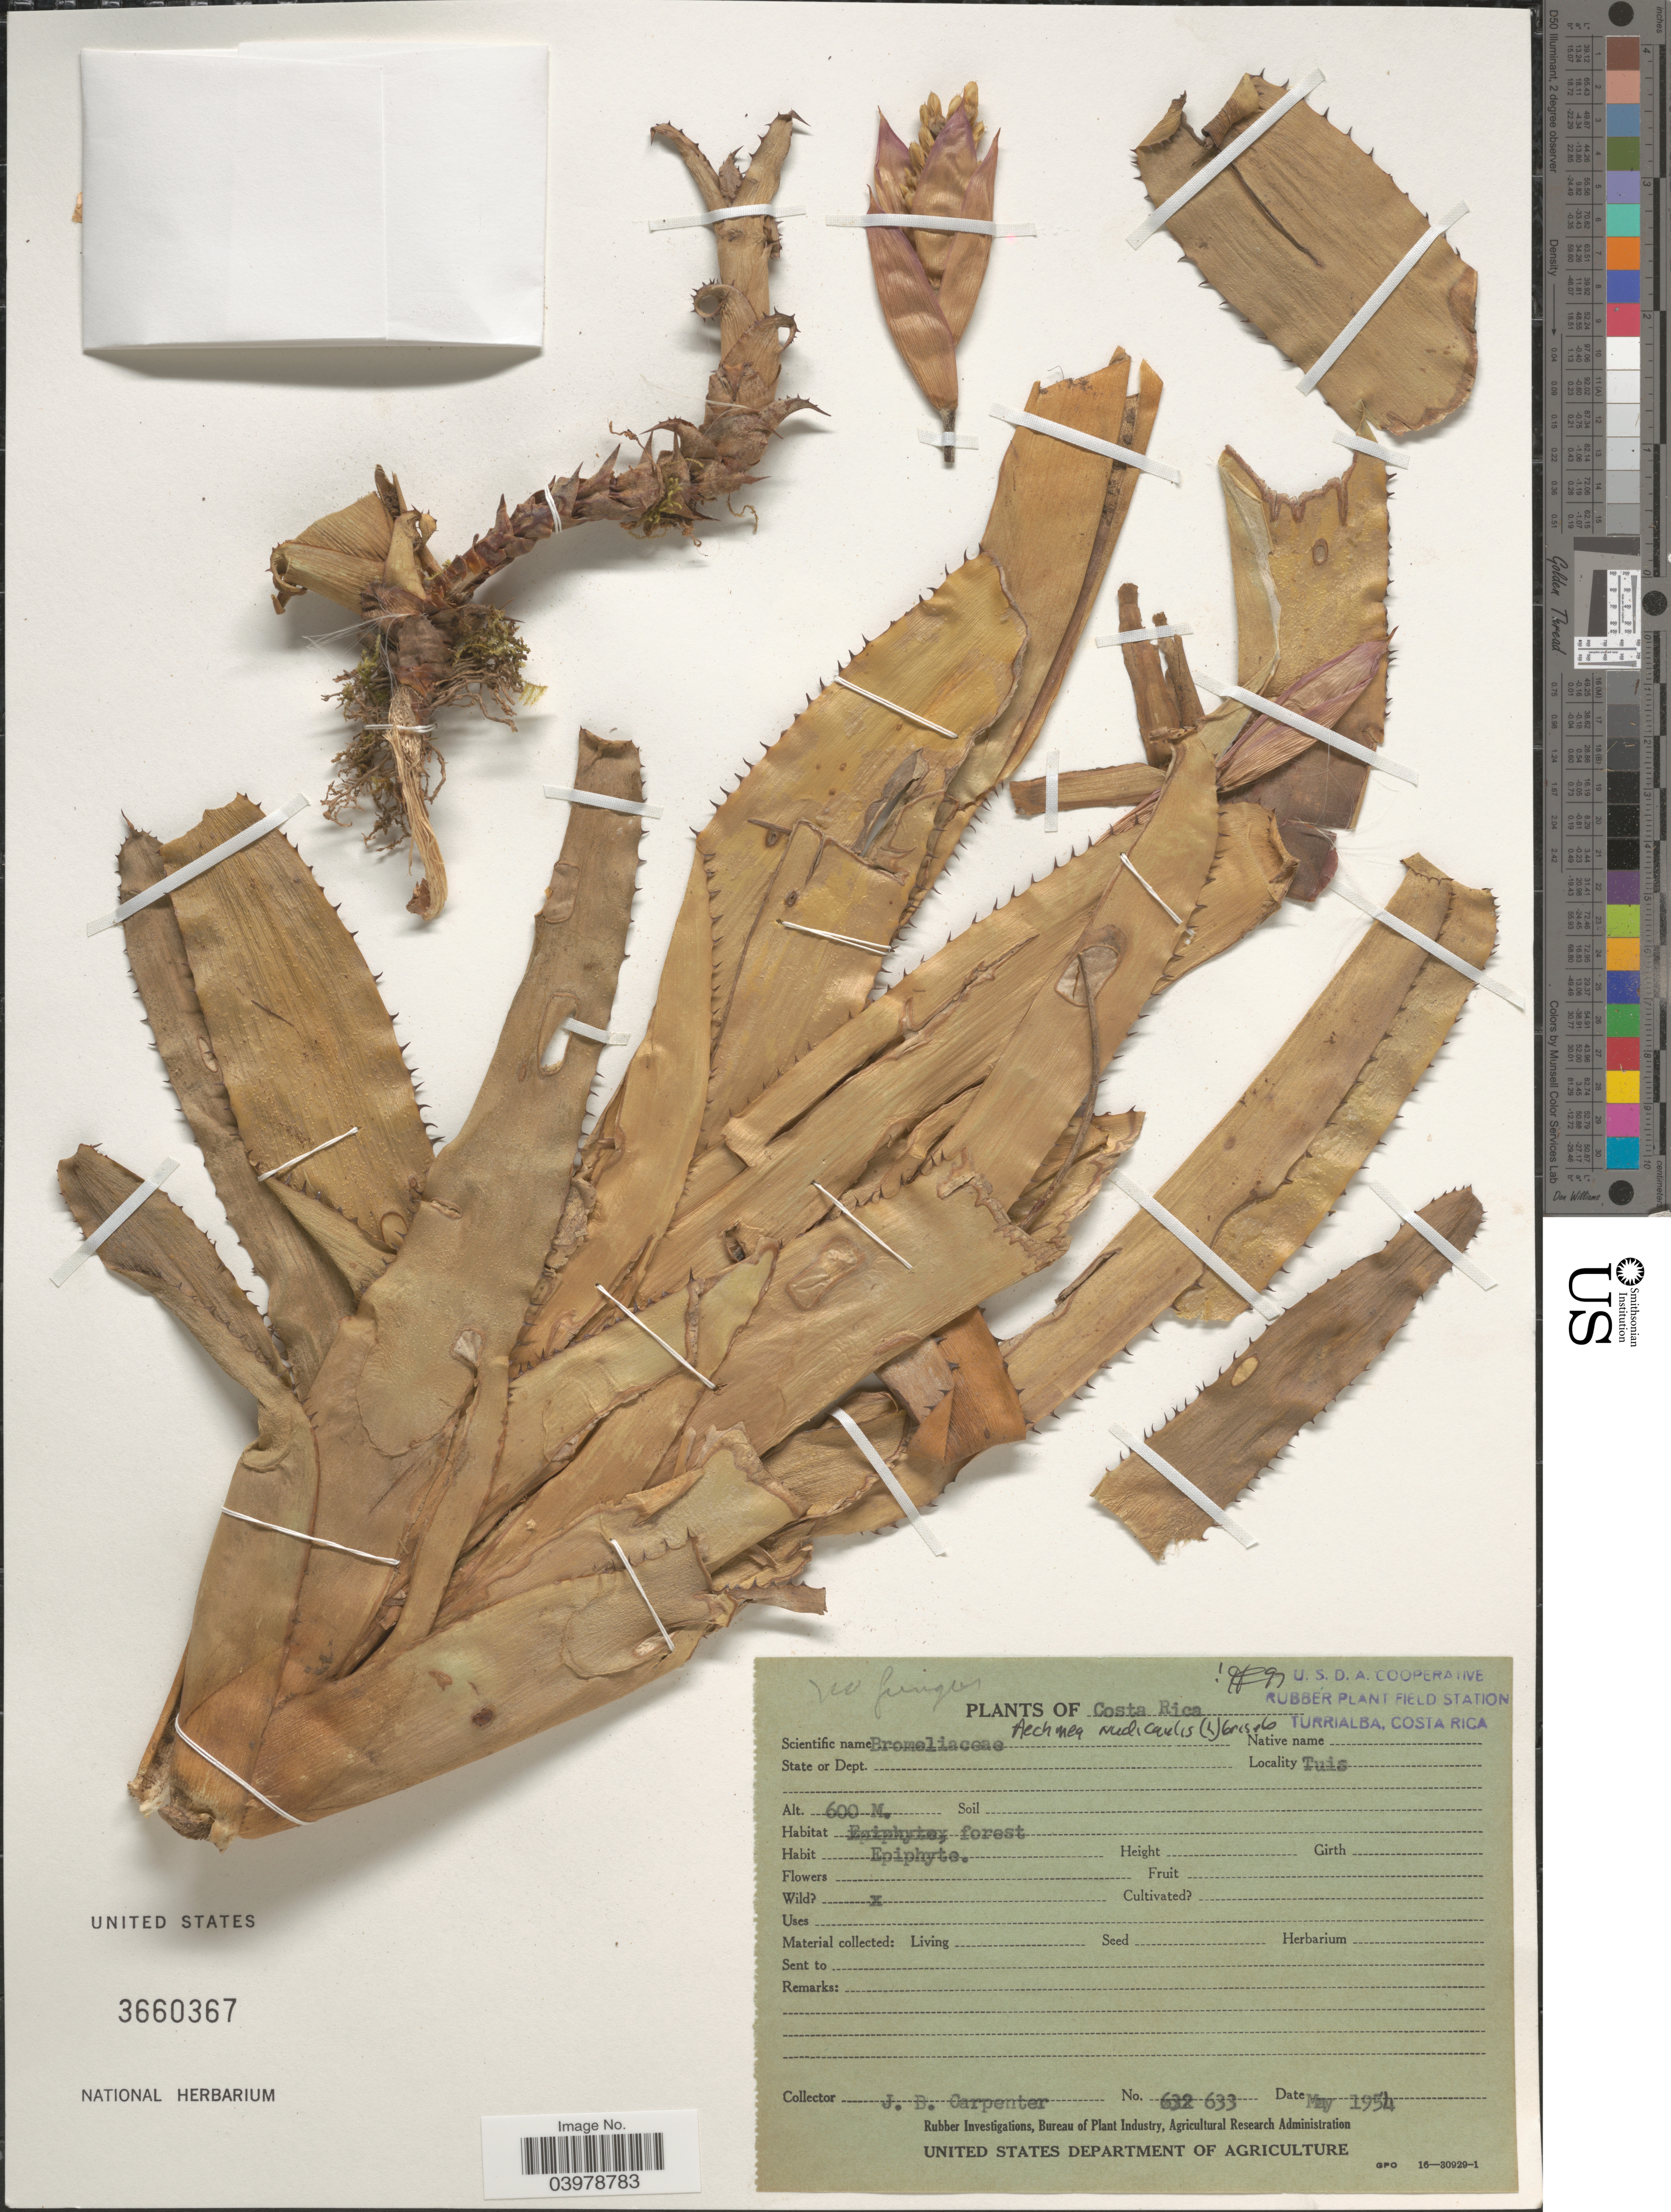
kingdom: Plantae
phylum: Tracheophyta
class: Liliopsida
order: Poales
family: Bromeliaceae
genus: Aechmea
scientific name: Aechmea mexicana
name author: Baker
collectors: J. Carpenter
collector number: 632/633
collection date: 1954-05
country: Costa Rica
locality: Tuis.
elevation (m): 600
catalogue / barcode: US 3660367